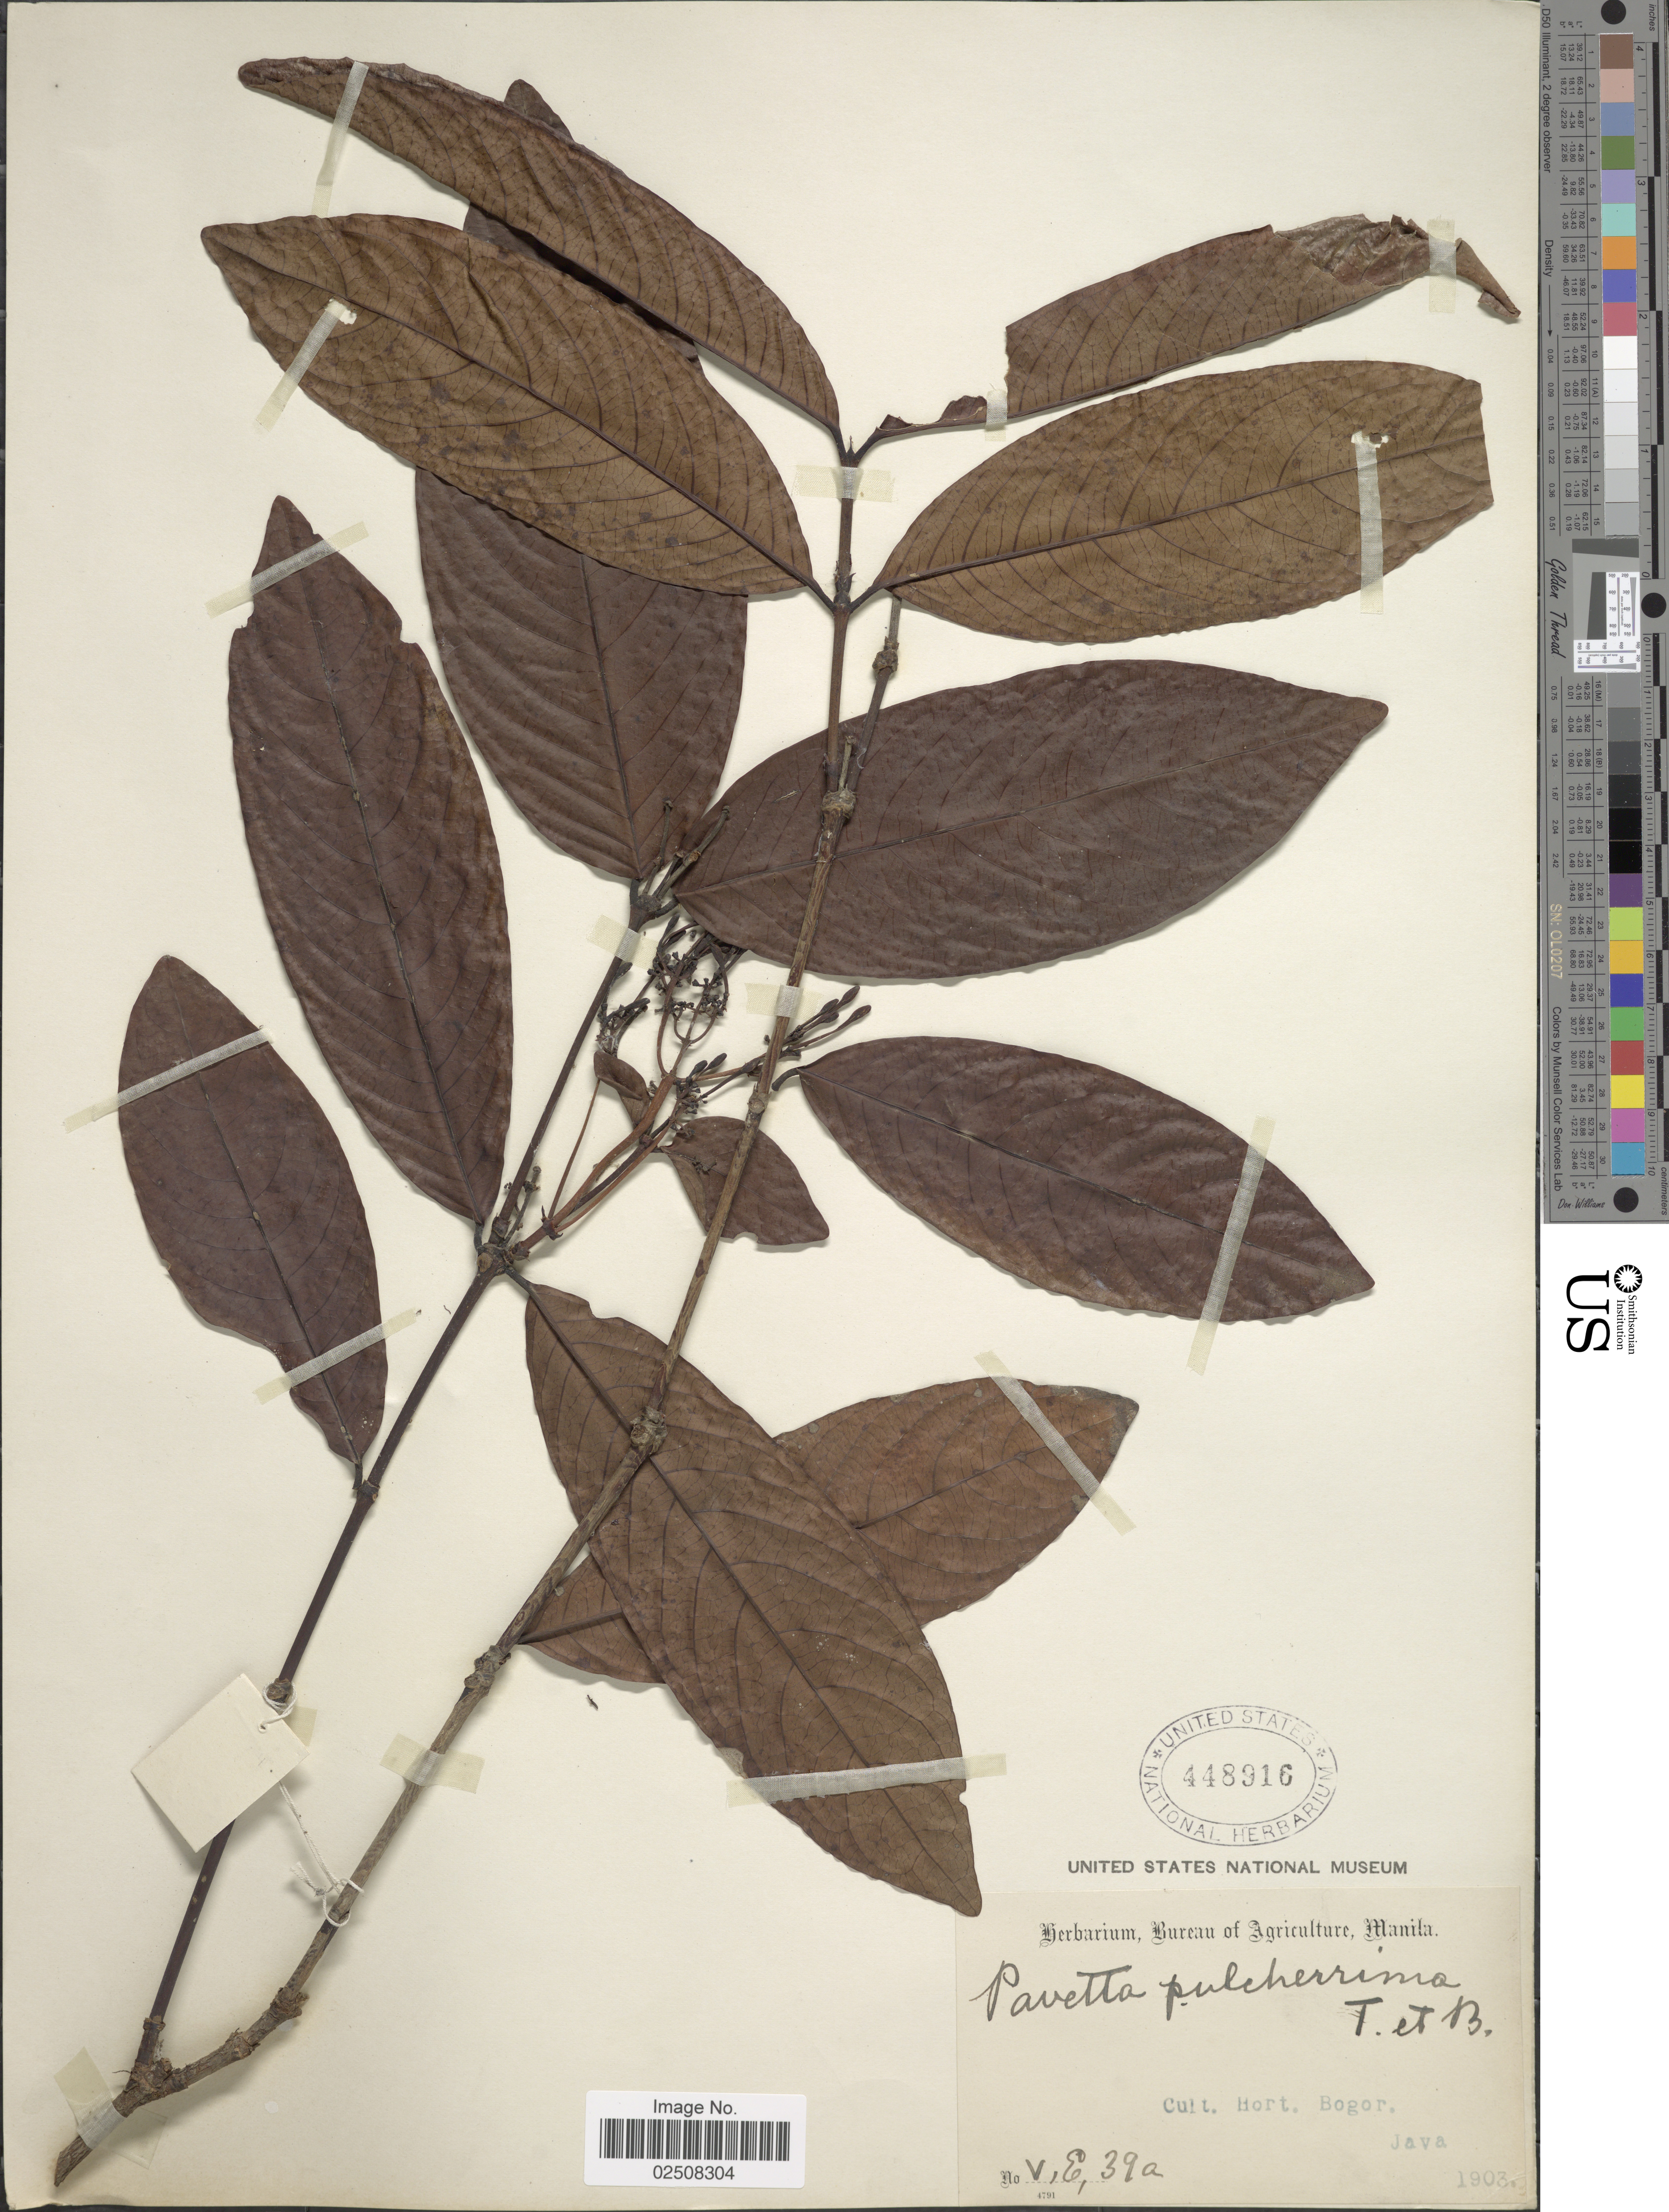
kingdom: Plantae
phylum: Tracheophyta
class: Magnoliopsida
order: Gentianales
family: Rubiaceae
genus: Pavetta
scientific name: Pavetta pulcherrima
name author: Teijsm. & Binn.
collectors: ex Herb. Bur. Agric. Manila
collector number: V, E, 39a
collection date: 1903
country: Indonesia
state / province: Java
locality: Cult. Hort. Bogor.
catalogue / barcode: US 448916